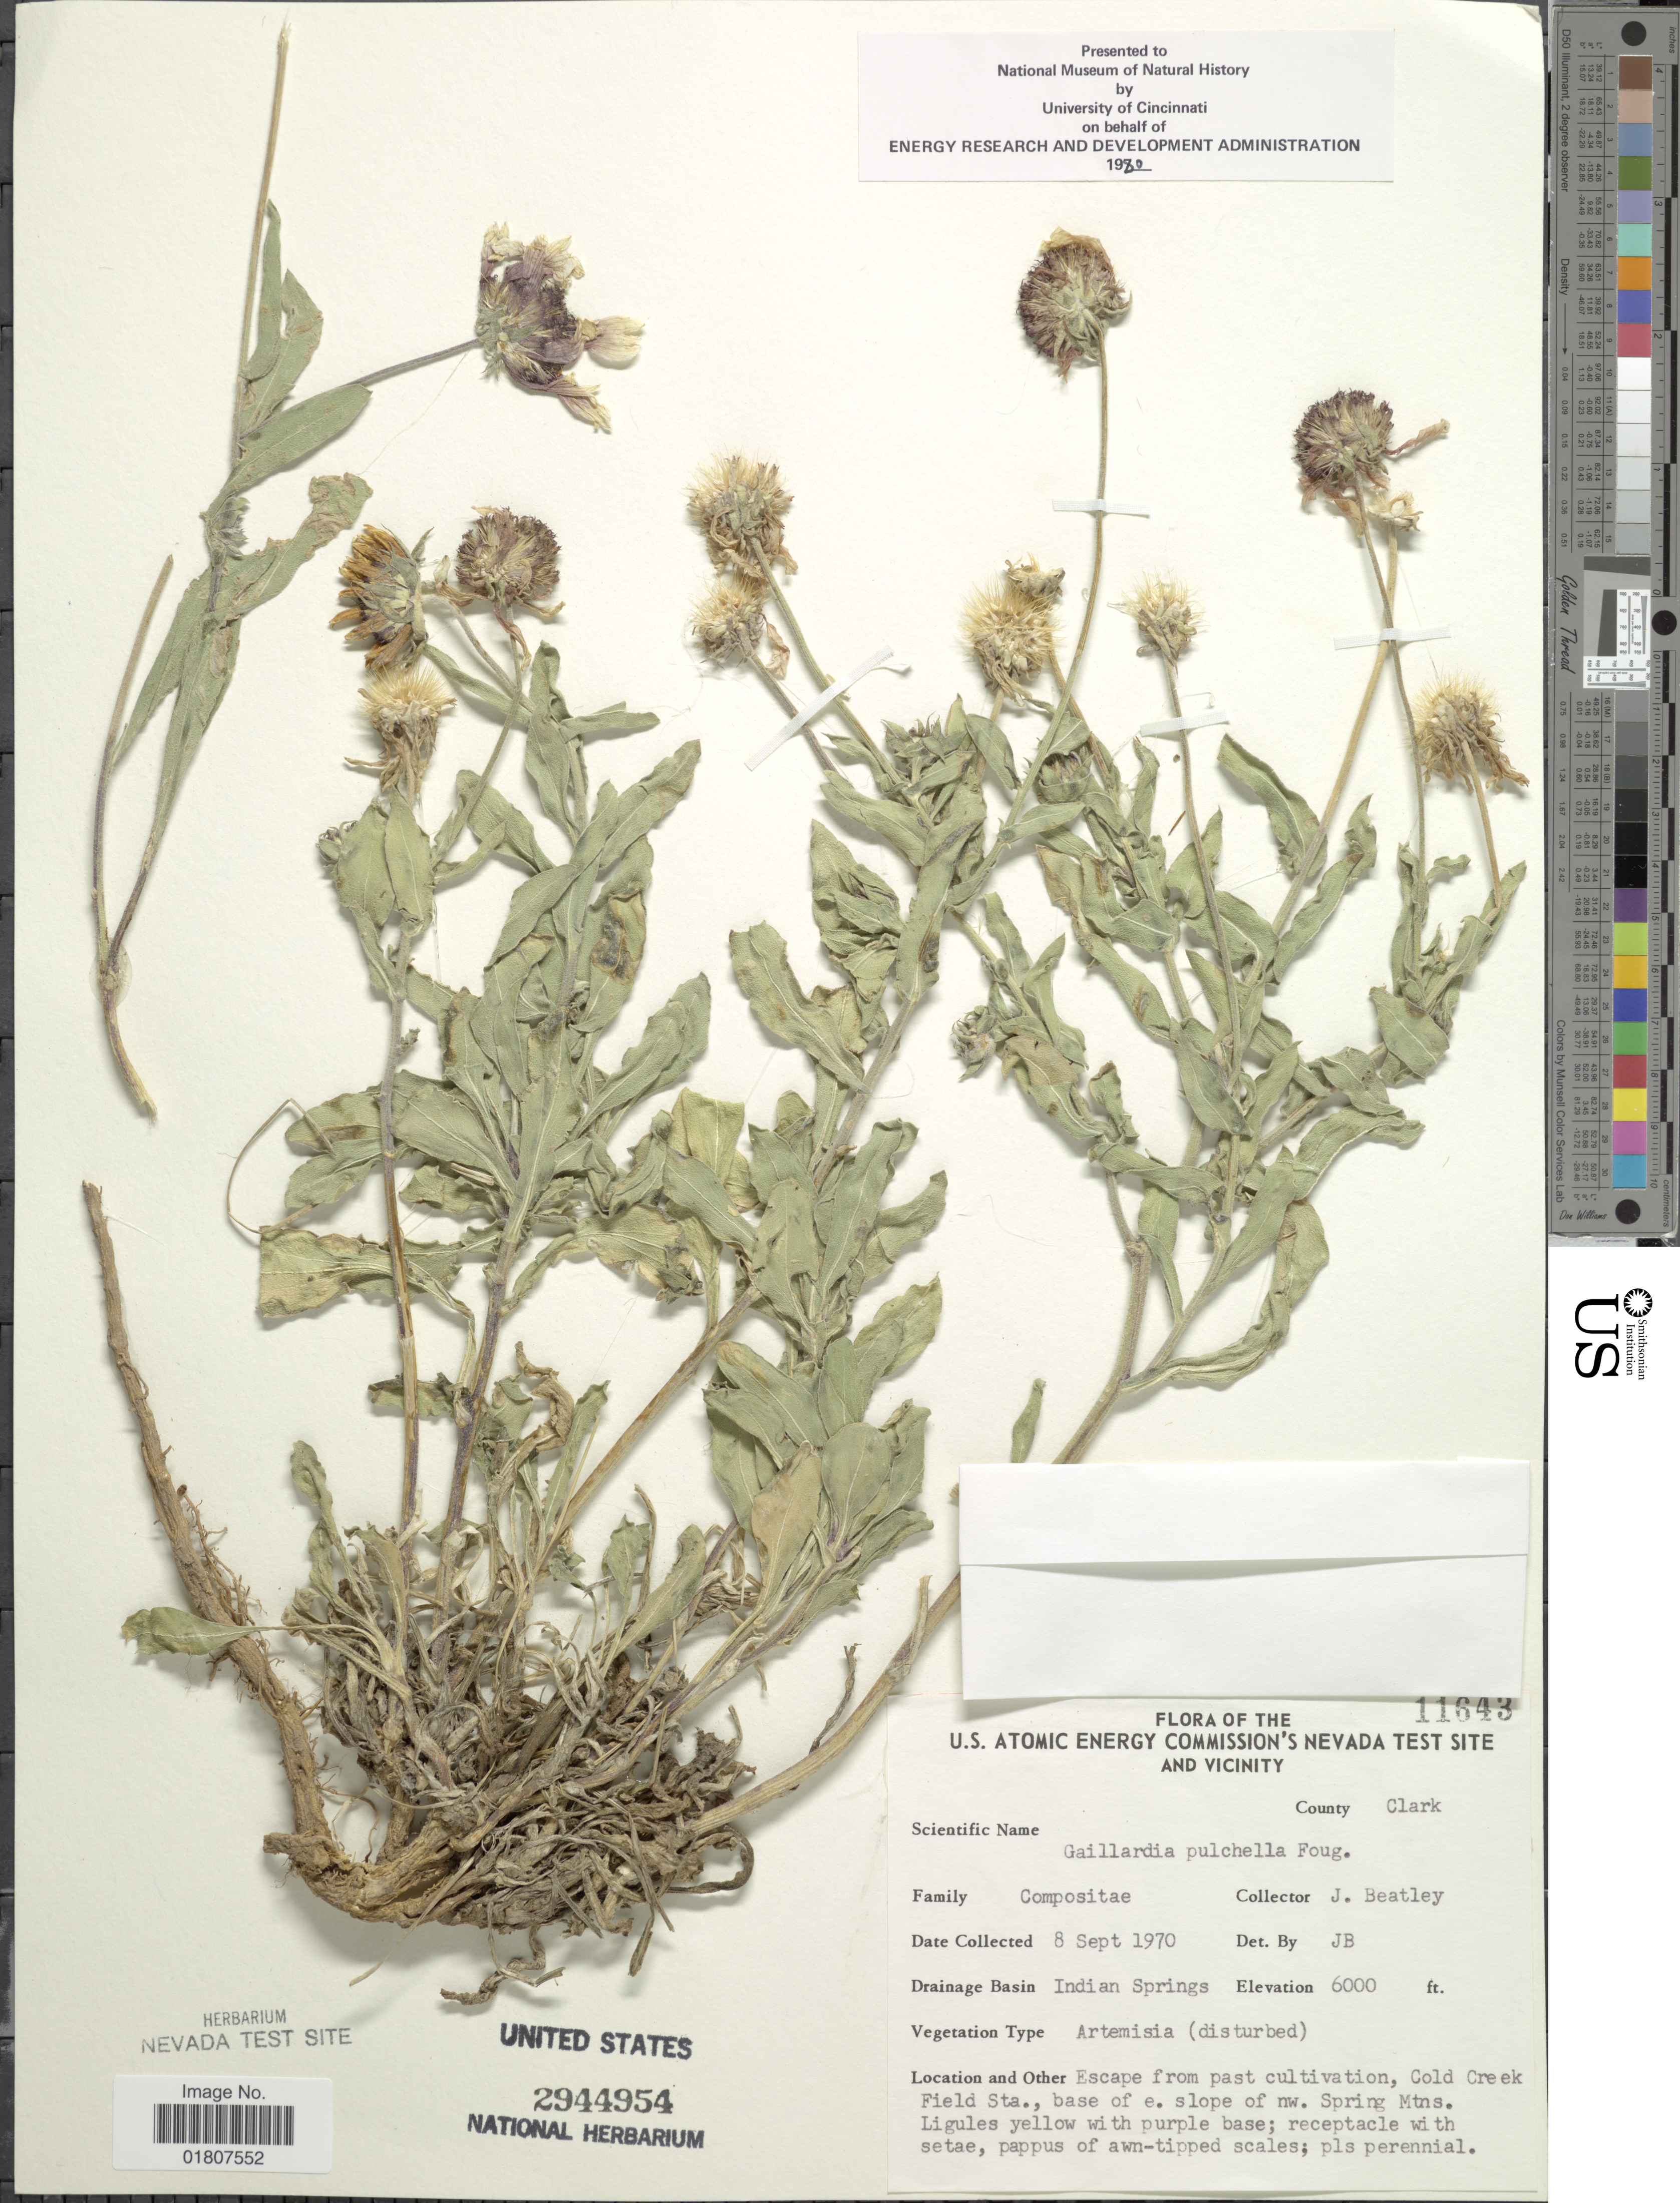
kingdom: Plantae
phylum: Tracheophyta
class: Magnoliopsida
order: Asterales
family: Asteraceae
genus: Gaillardia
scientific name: Gaillardia pulchella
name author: Foug.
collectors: J. C. Beatley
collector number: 11643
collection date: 1970-09-08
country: United States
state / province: Nevada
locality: U.S. Atomic Energy Commission's Nevada test site and Vicinity. County Clark. Indian Springs. Escape from past cultivation, Cold Creek Field Sta., base of e. slope of nw. Spring Mtns.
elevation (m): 1829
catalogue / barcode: US 2944954